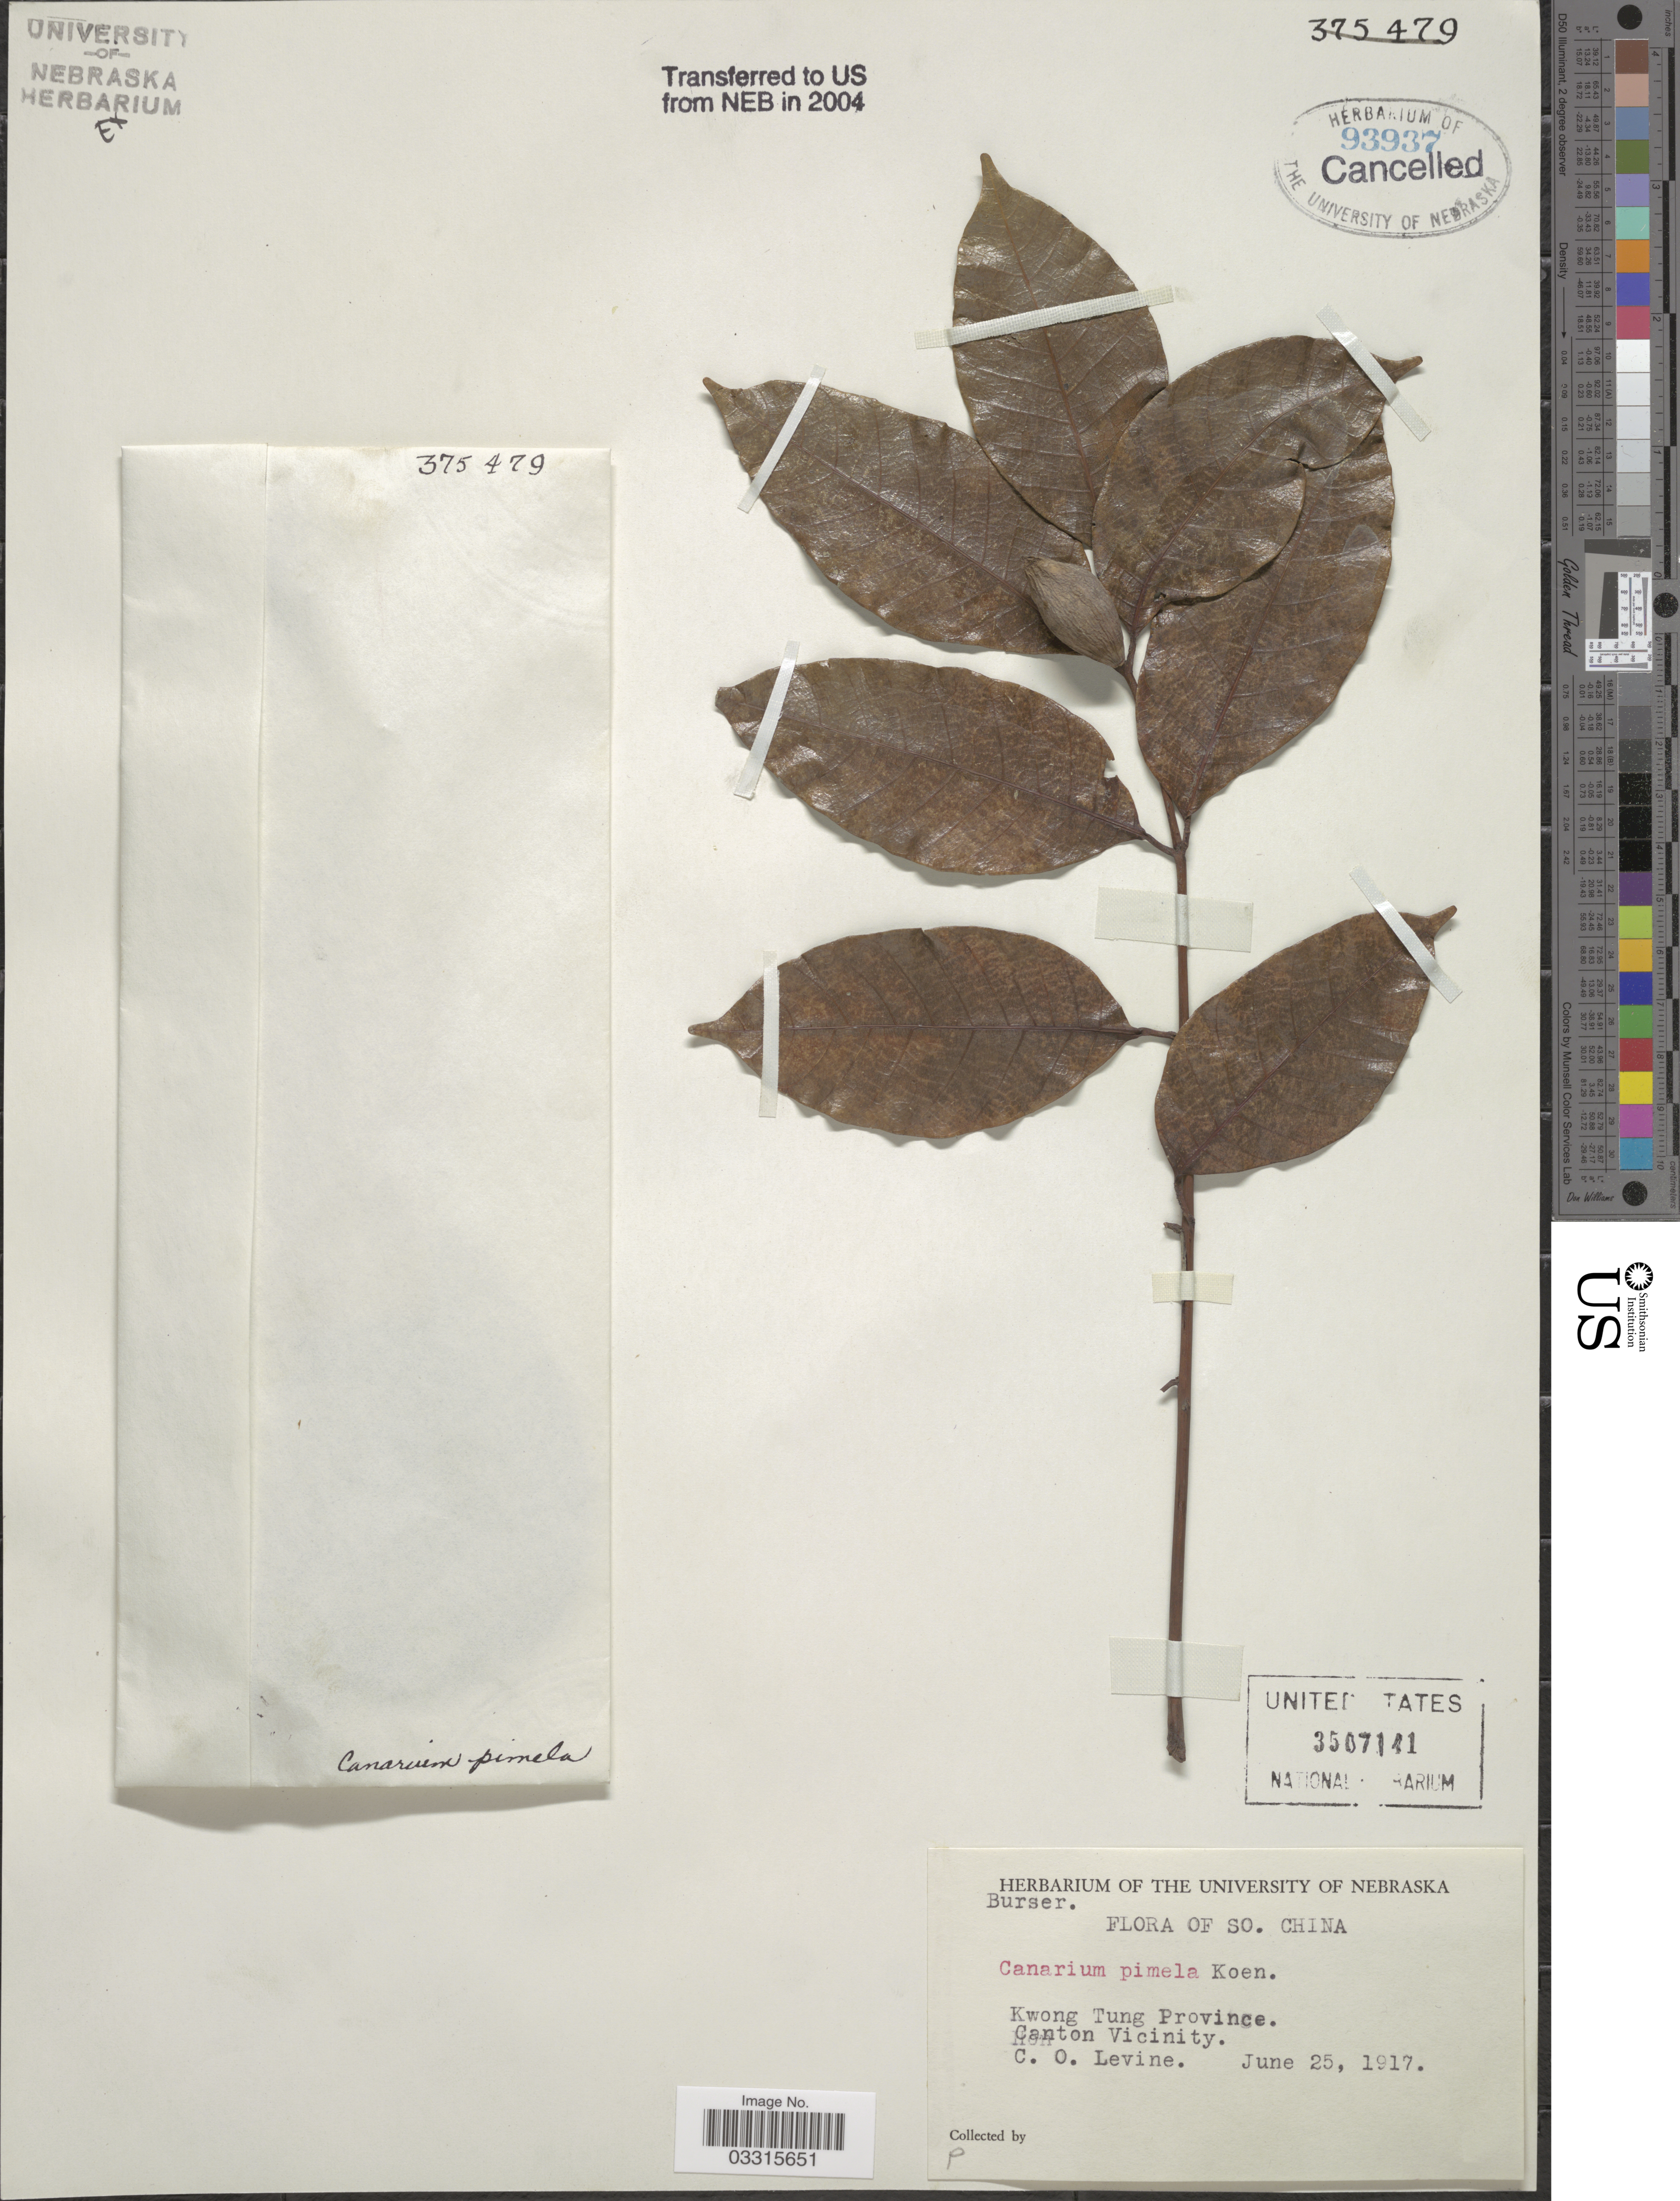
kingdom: Plantae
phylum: Tracheophyta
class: Magnoliopsida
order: Sapindales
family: Burseraceae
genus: Canarium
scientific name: Canarium pimela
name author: K.D. Koenig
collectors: C. O. Levine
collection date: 1917-06-25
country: China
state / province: Guangdong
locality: So. China. Kwong Tung Province. Canton Vicinity.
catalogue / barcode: US 3507141